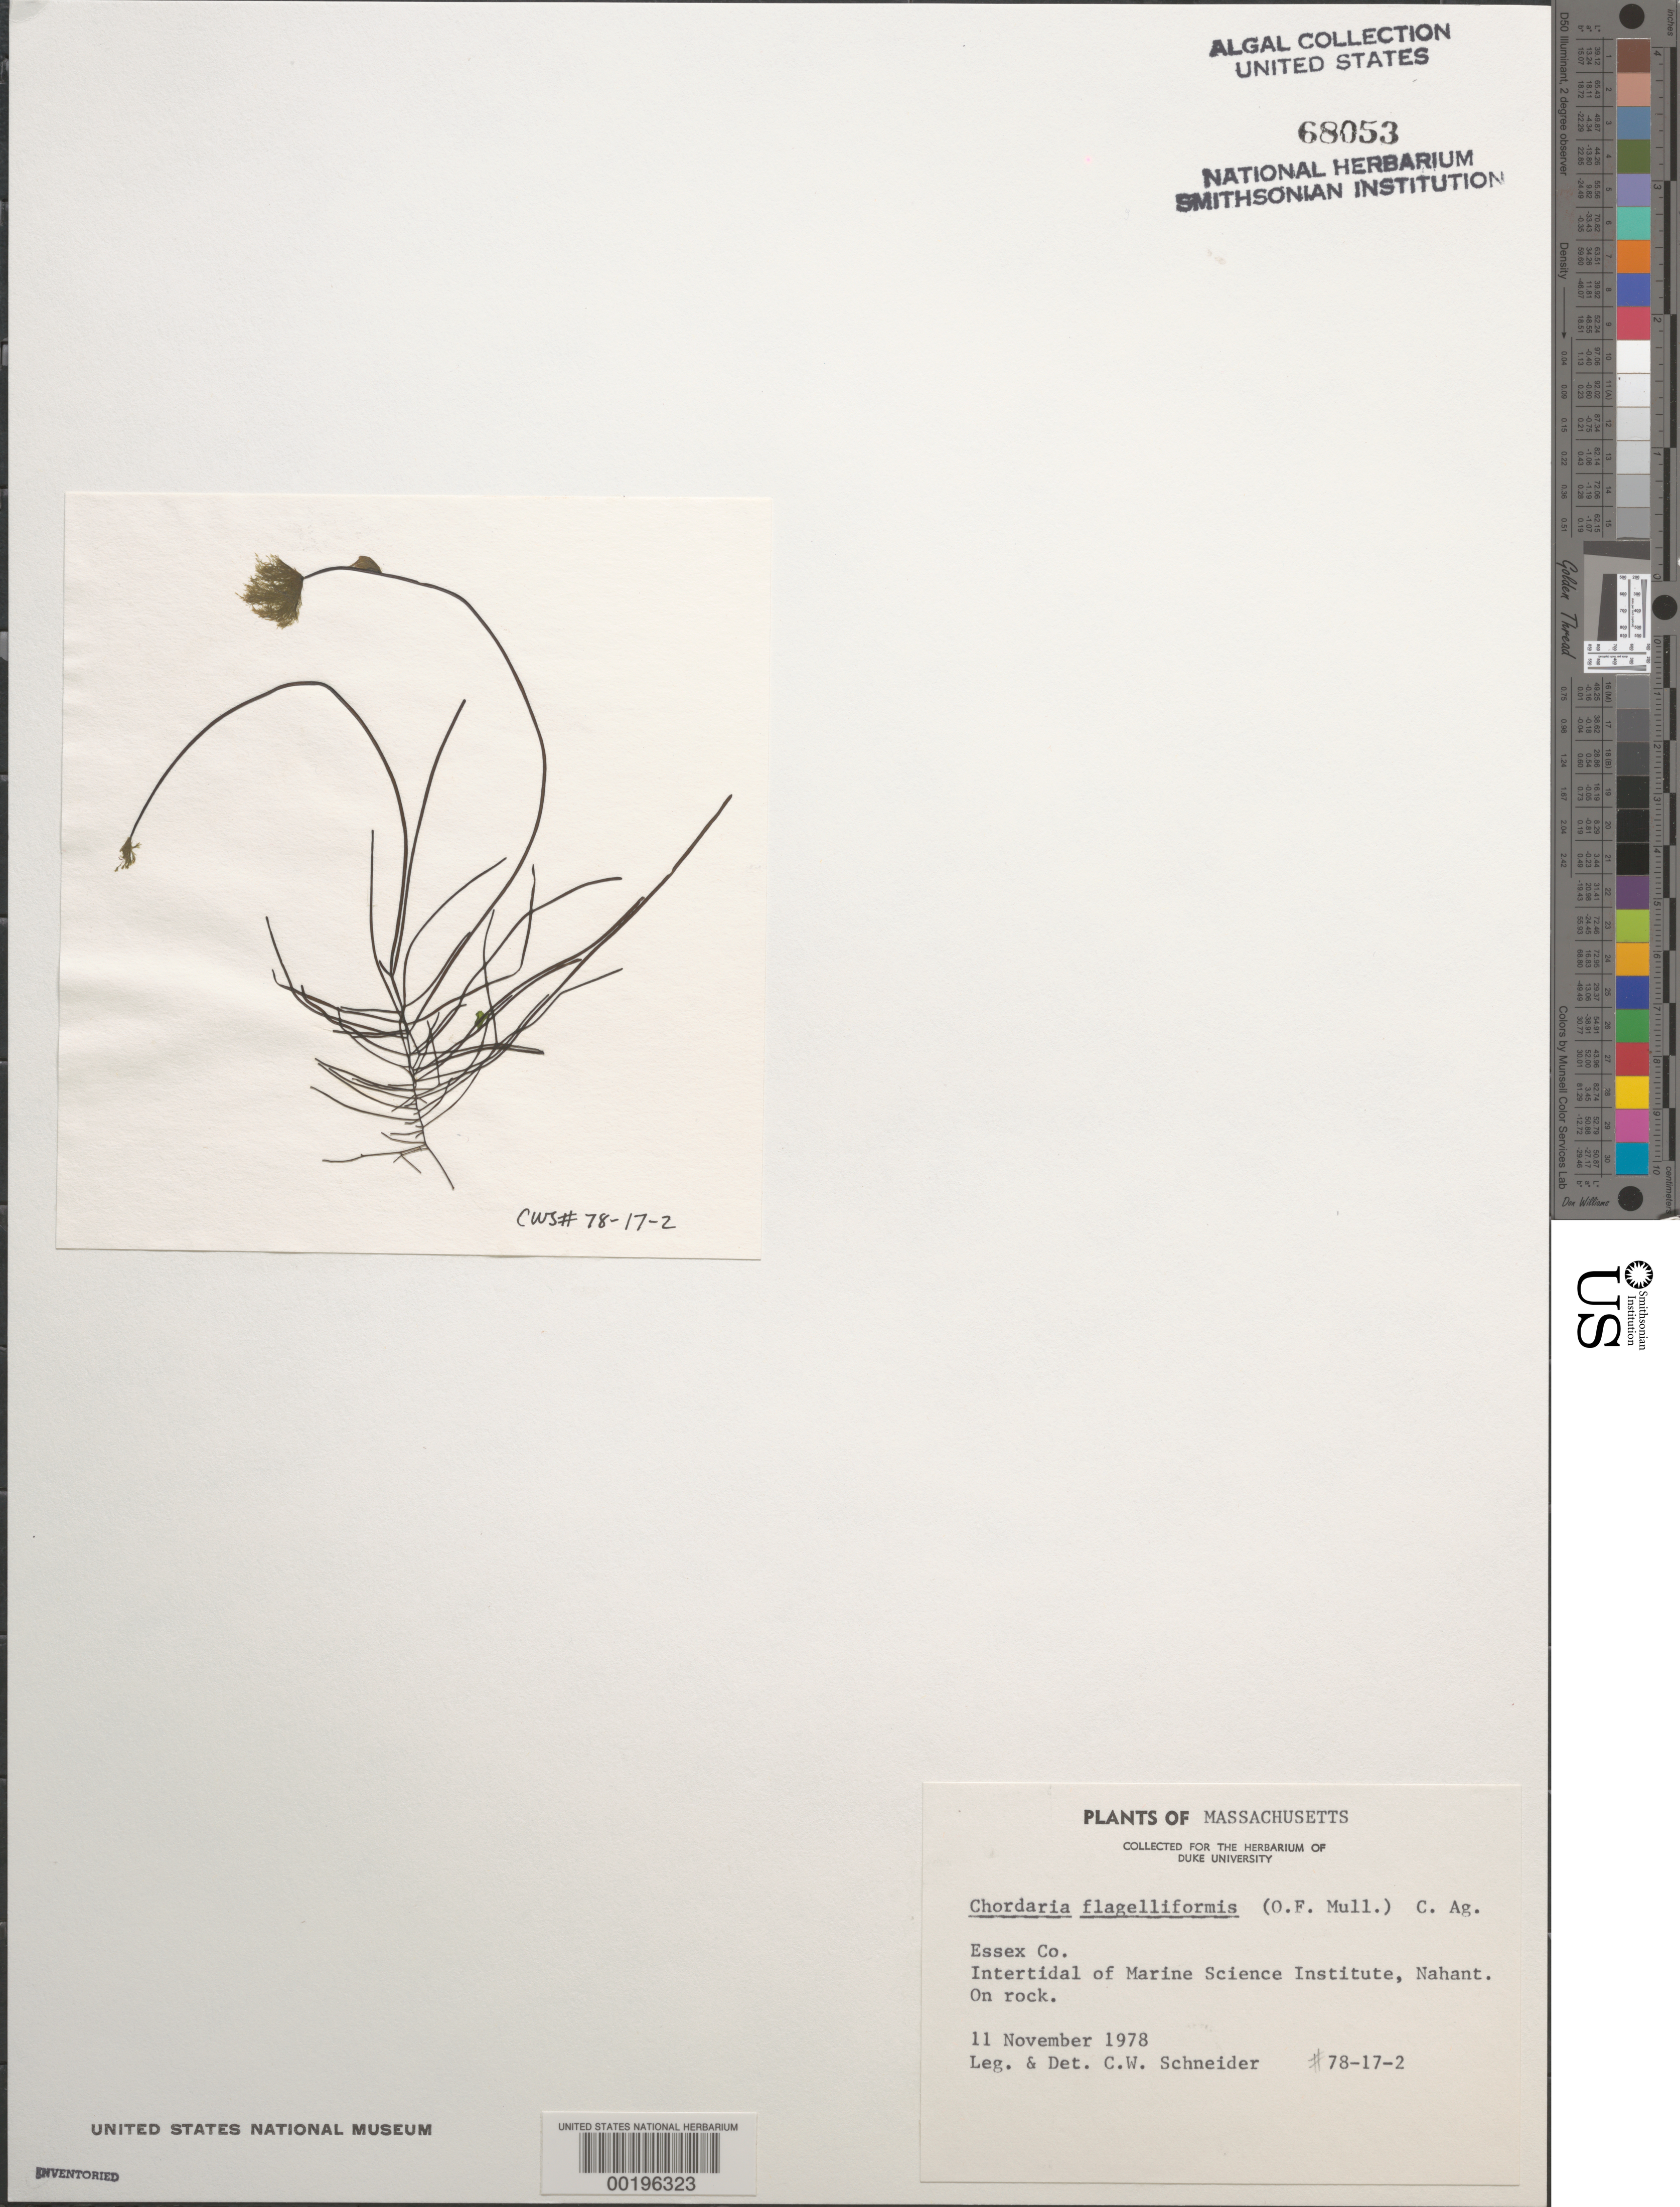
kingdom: Chromista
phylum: Ochrophyta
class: Phaeophyceae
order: Ectocarpales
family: Chordariaceae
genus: Chordaria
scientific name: Chordaria flagelliformis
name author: (Hudson) Grev.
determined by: Schneider, C. W.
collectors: C. W. Schneider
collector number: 78-17-2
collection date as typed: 11 Nov 1978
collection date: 1978-11-11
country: United States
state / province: Massachusetts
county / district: Essex County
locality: Marine Science Institute, Nahant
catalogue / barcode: US 68053